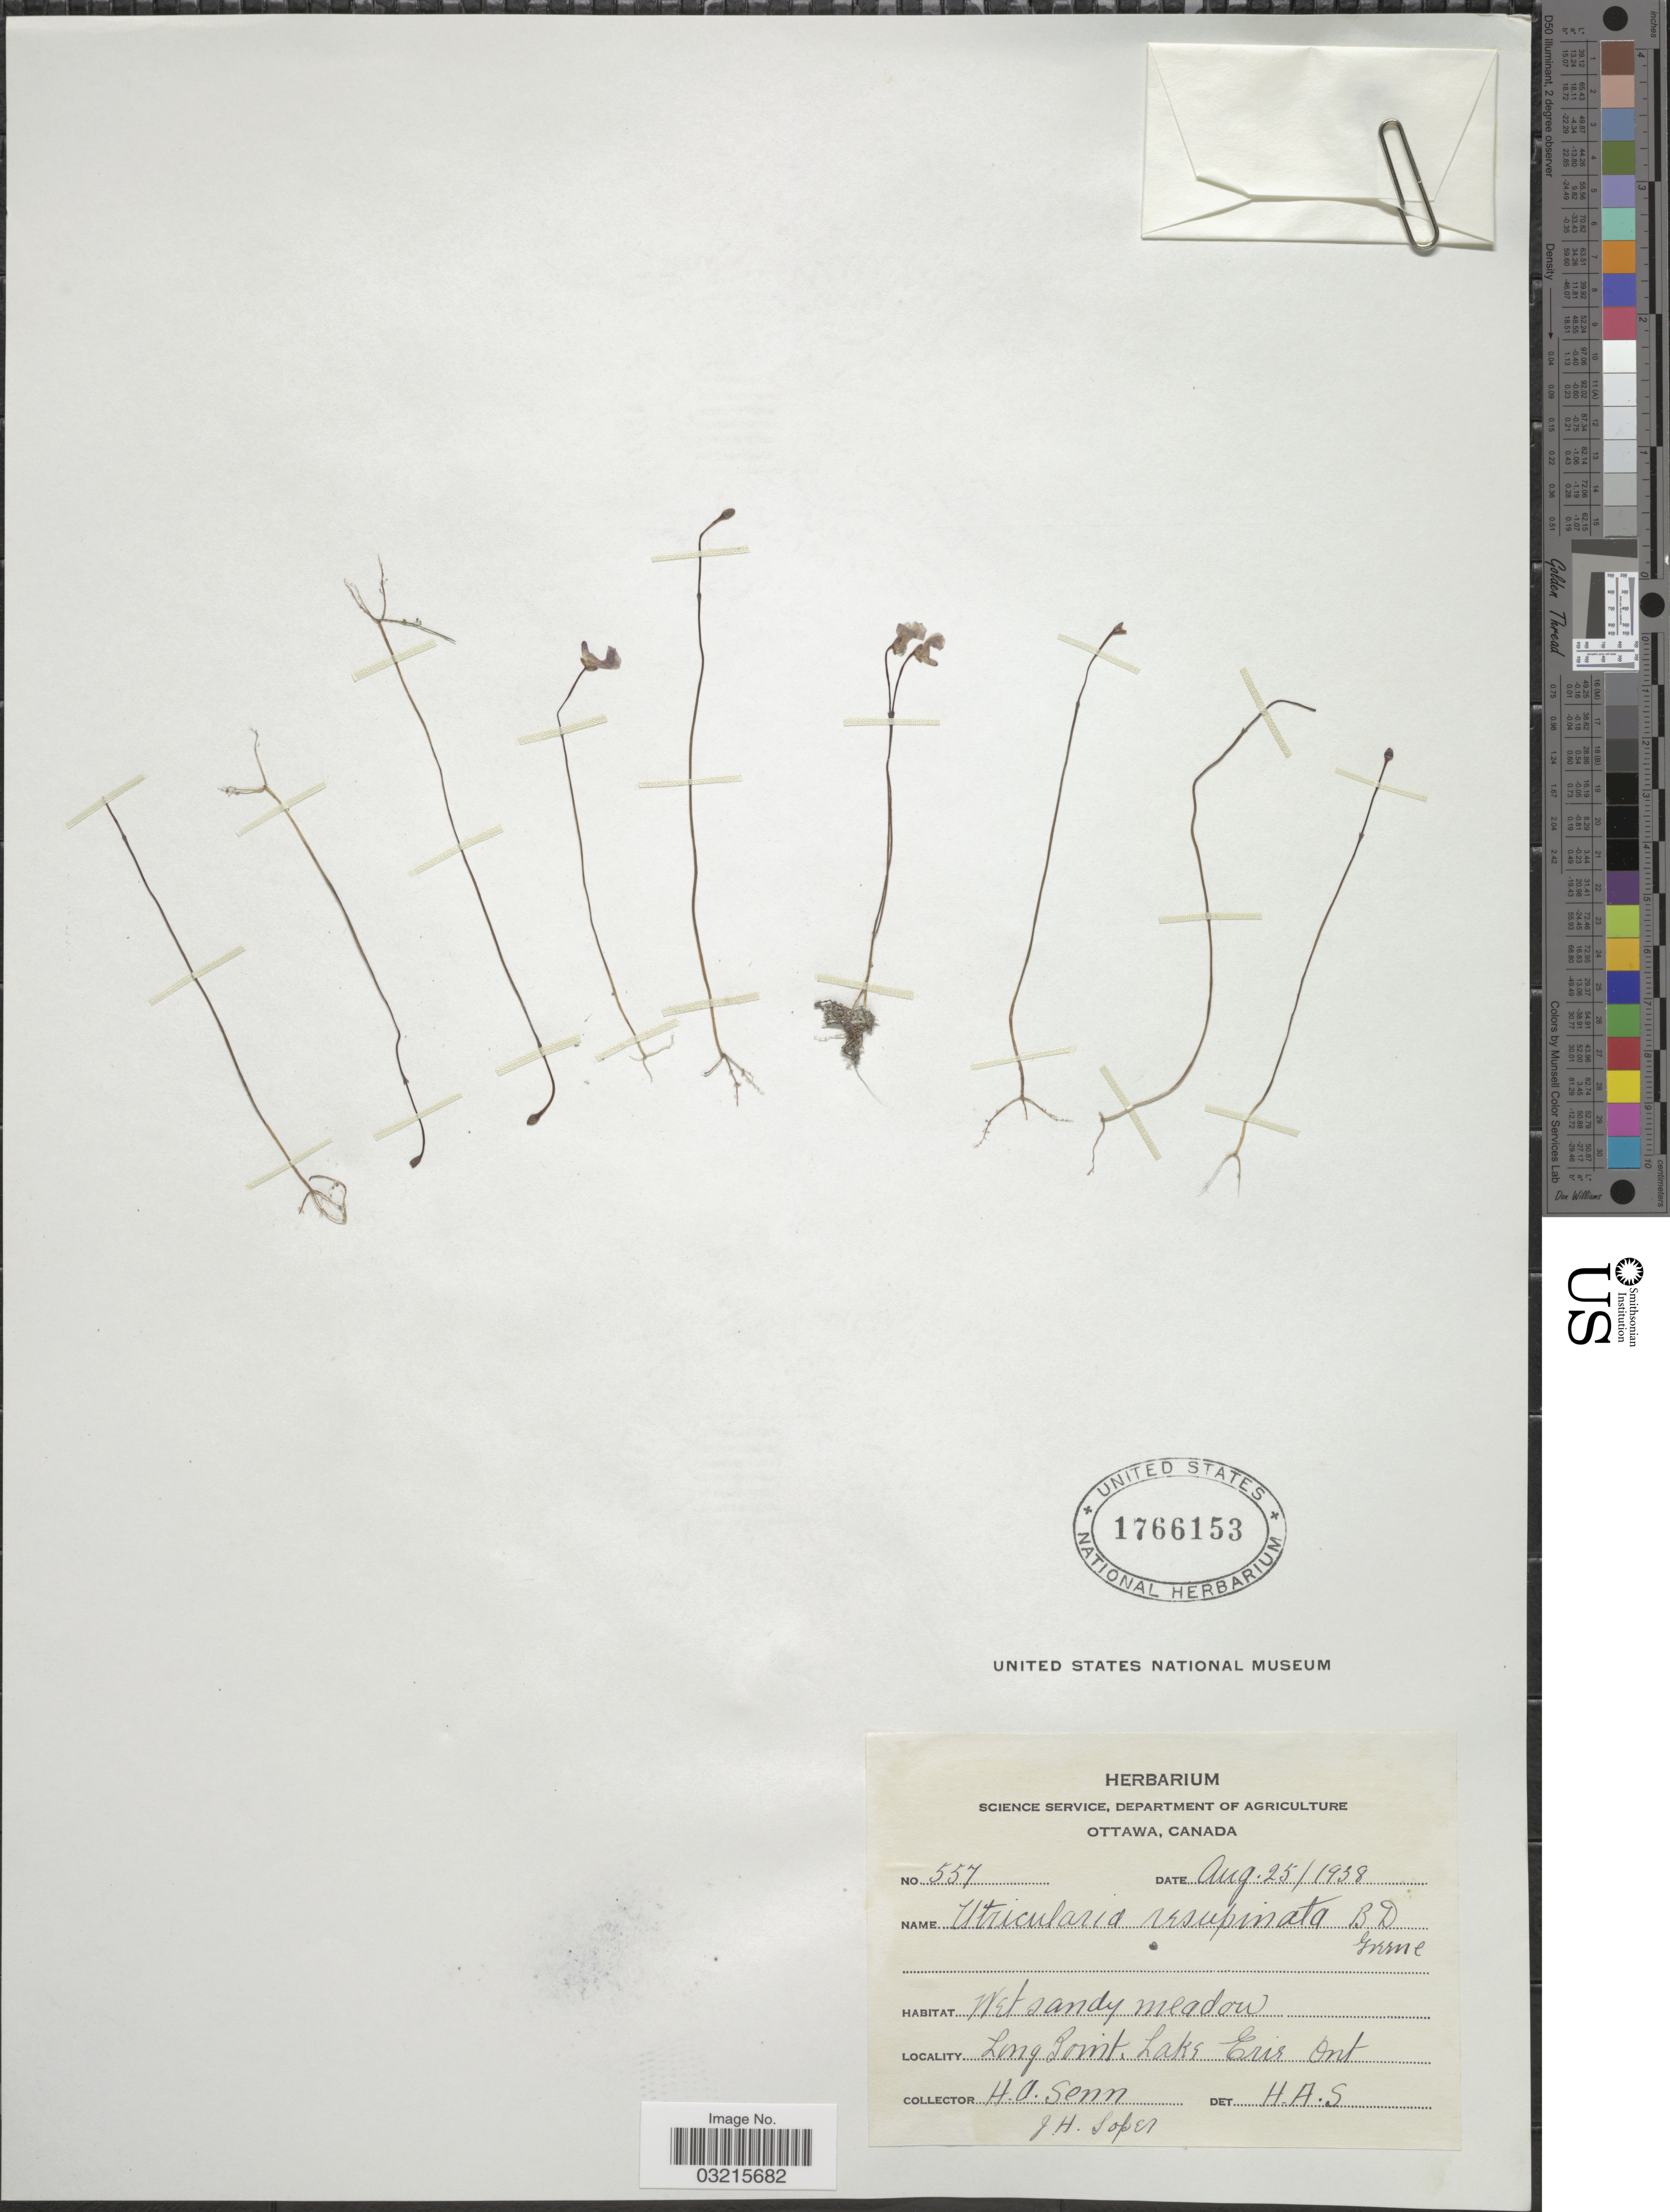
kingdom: Plantae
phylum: Tracheophyta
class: Magnoliopsida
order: Lamiales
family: Lentibulariaceae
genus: Utricularia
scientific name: Utricularia resupinata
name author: B.D. Greene ex Bigelow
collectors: H. Senn & J. H. Soper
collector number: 557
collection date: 1938-08-25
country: Canada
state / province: Ontario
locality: Long Point, Lake Eris.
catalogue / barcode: US 1766153